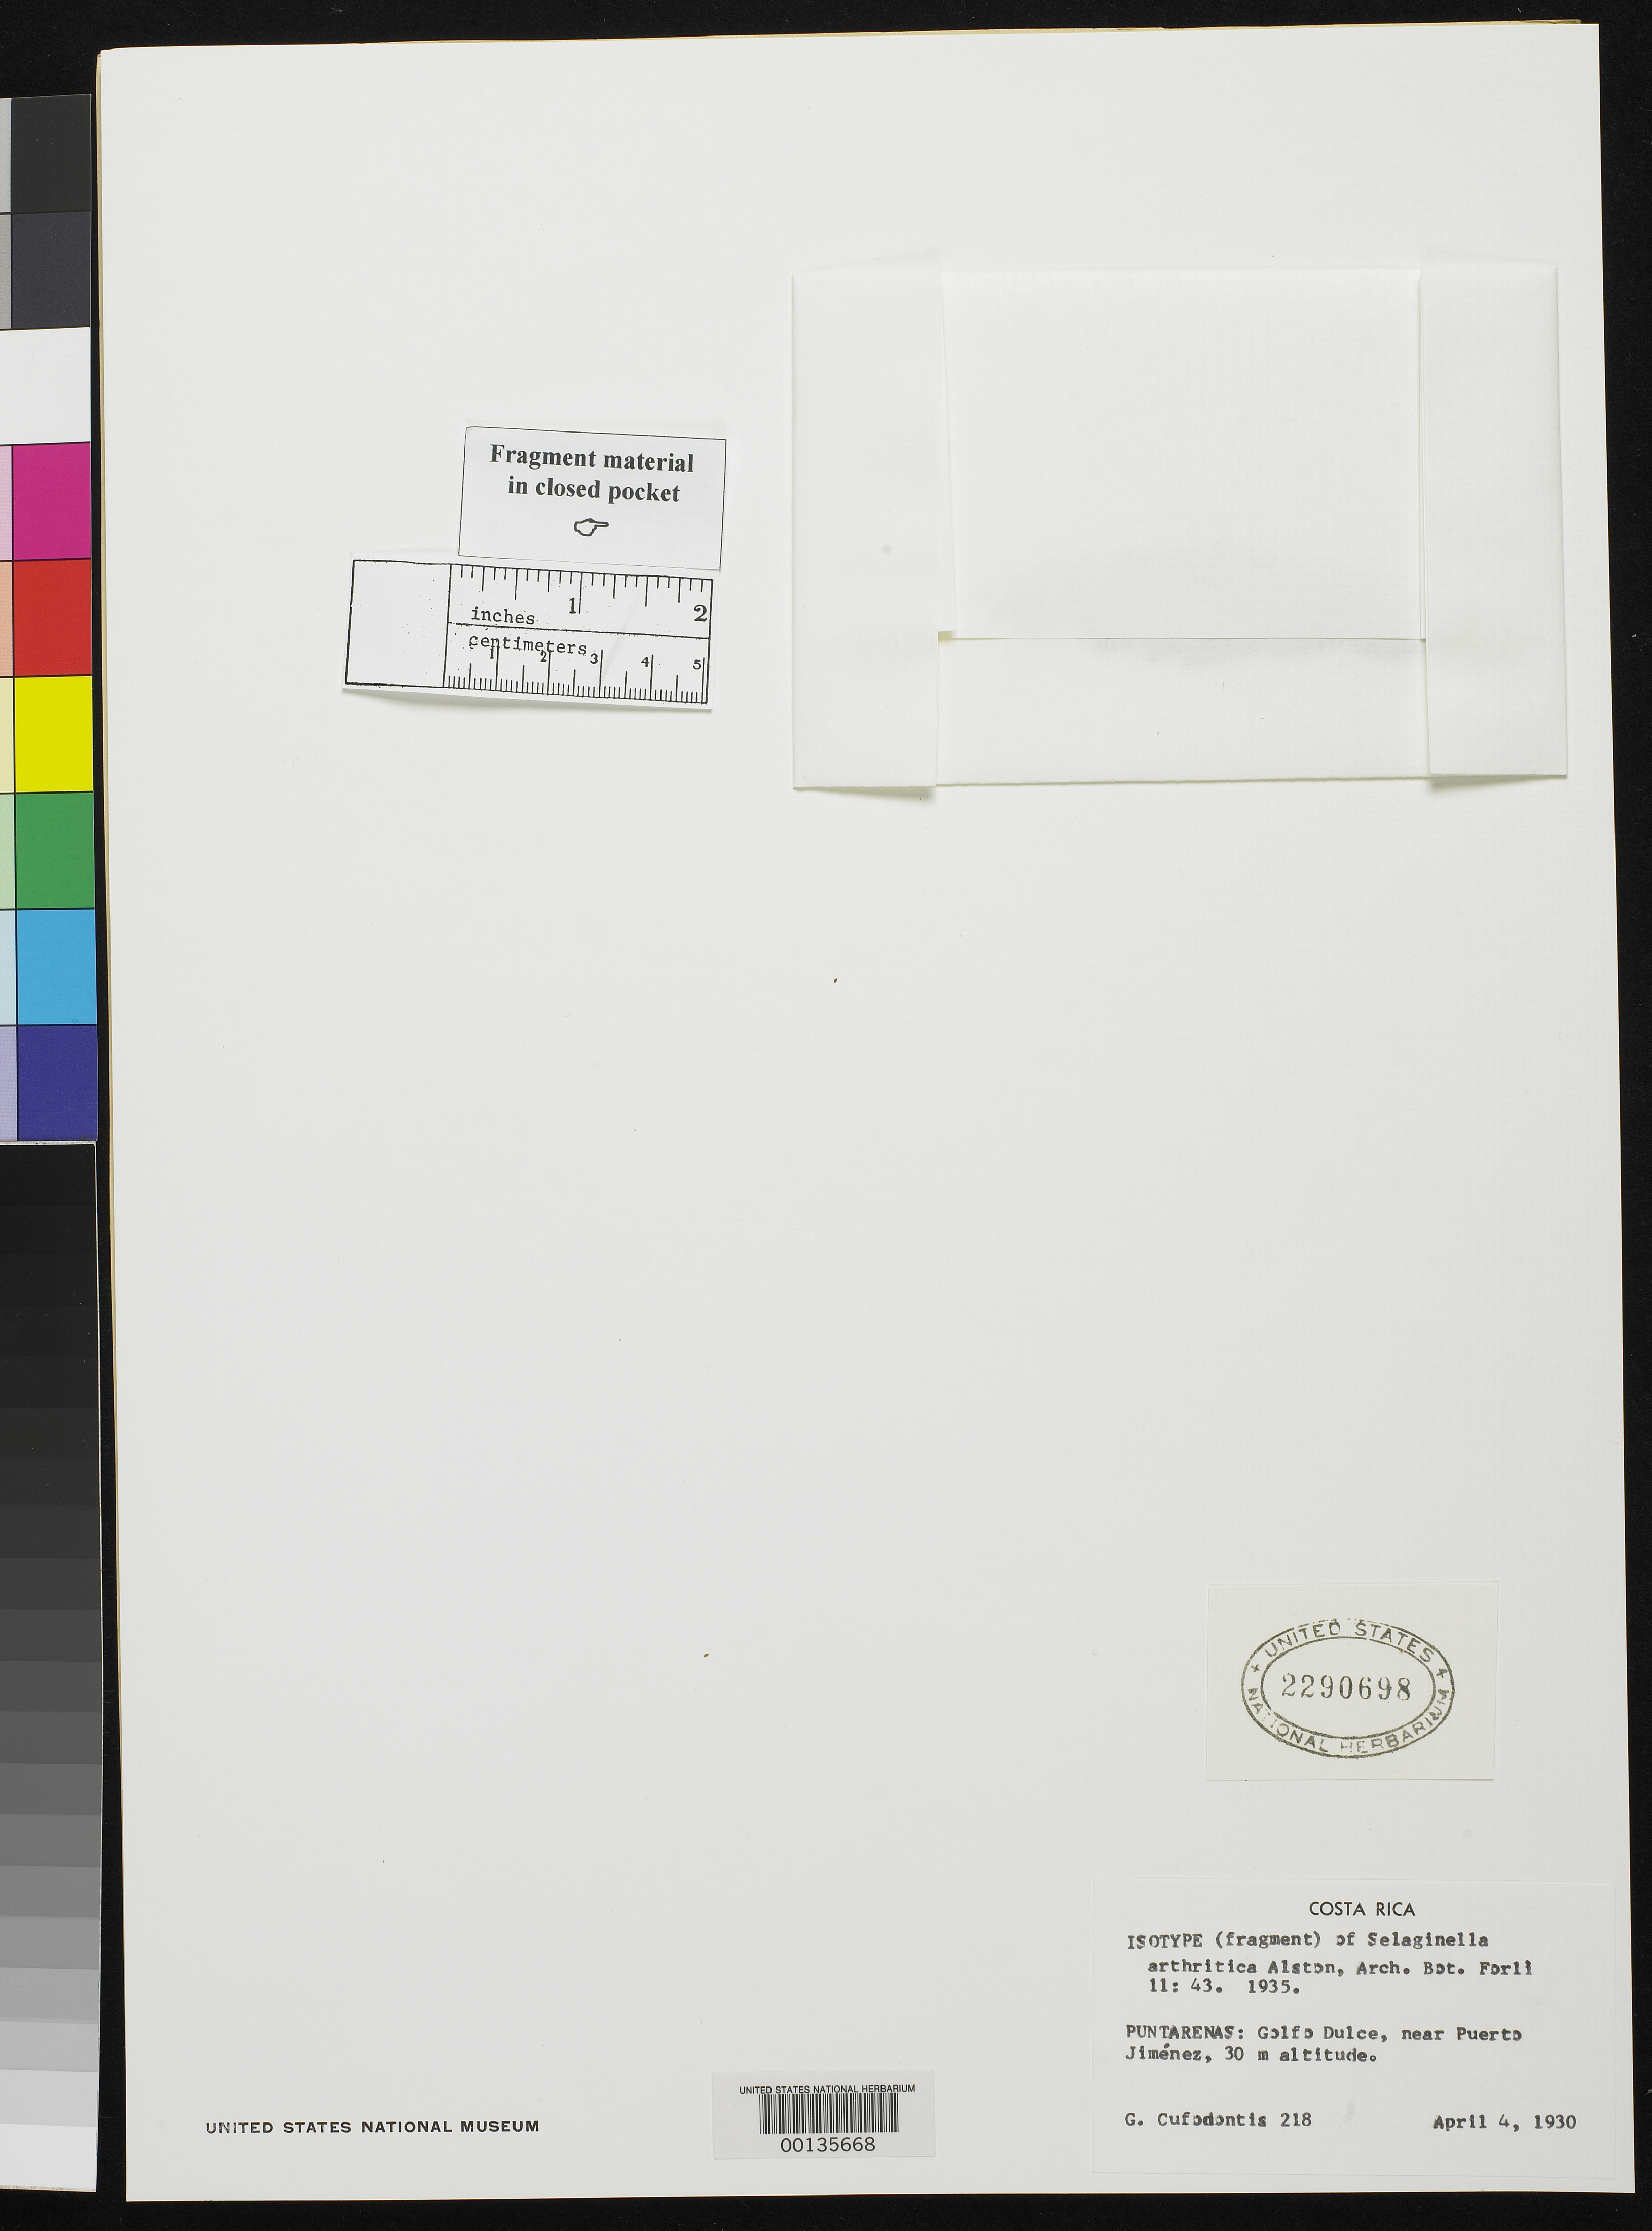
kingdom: Plantae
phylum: Tracheophyta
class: Lycopodiopsida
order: Selaginellales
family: Selaginellaceae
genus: Selaginella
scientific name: Selaginella arthritica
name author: Alston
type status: Isotype Fragment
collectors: G. Cufodontis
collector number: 218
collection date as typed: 04 Apr 1930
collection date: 1930-04-04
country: Costa Rica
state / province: Puntarenas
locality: Golfo Dulce, near Puerto Jimenez.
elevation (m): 30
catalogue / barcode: US 2290698